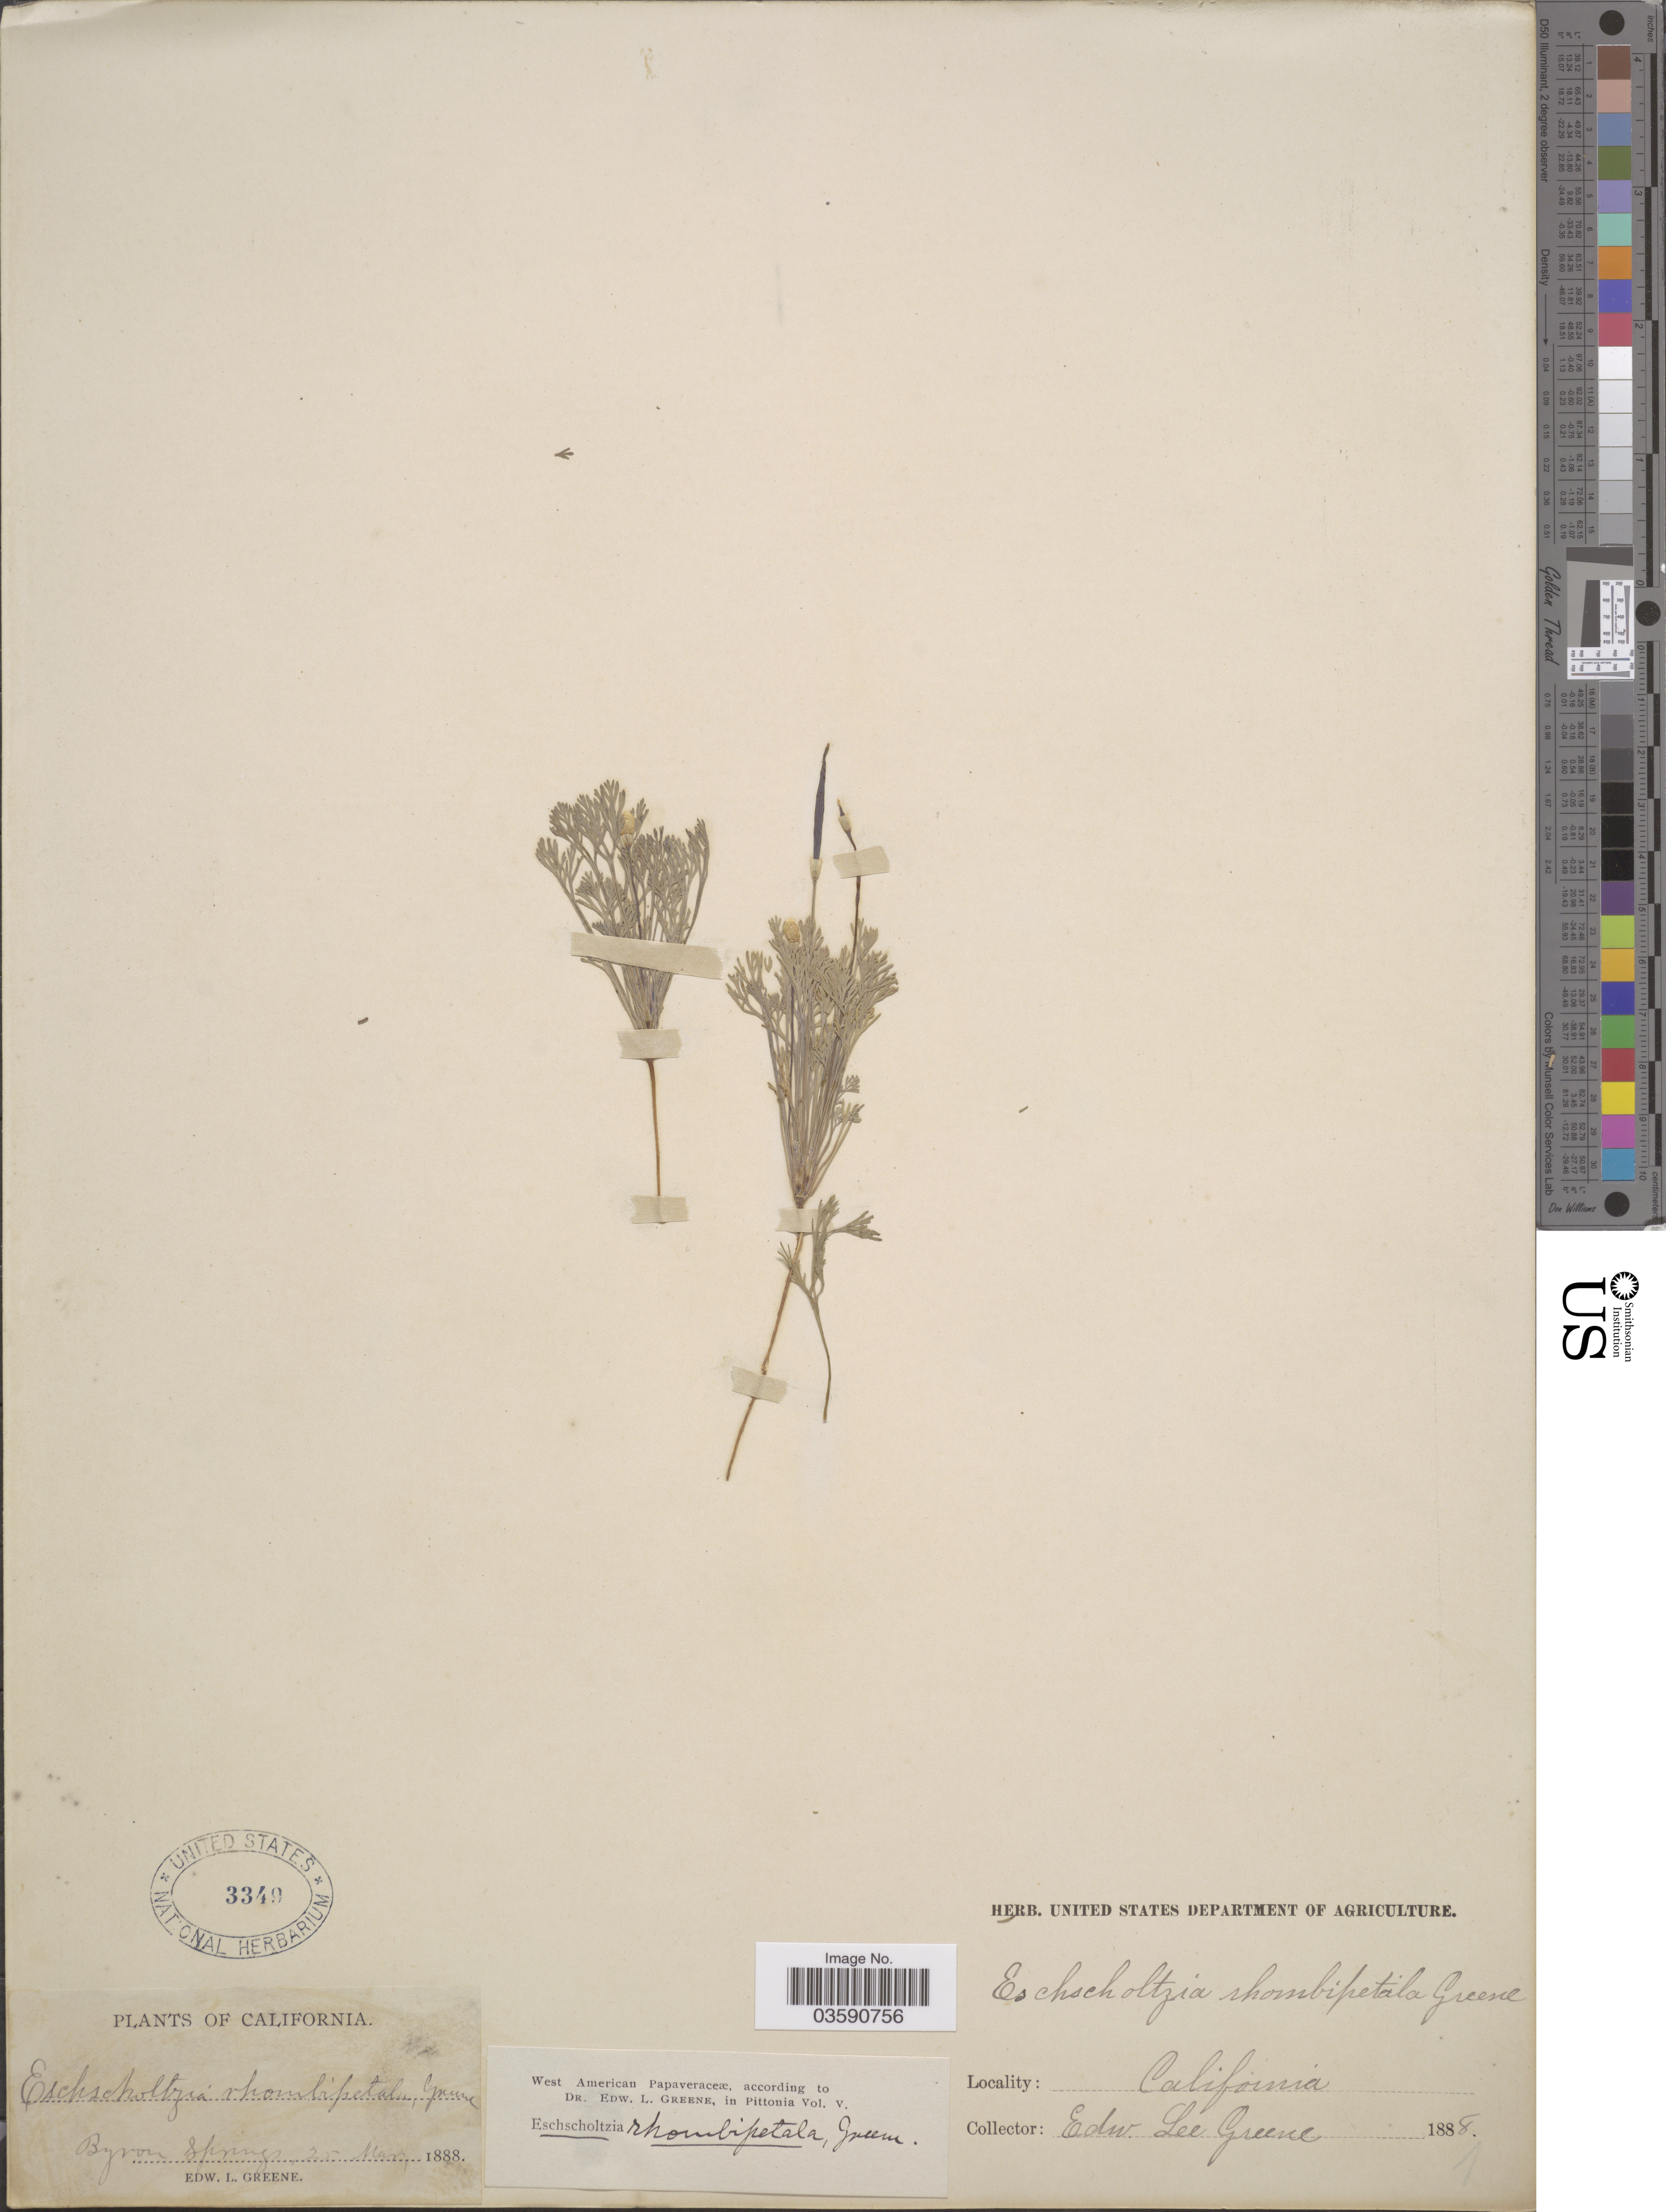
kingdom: Plantae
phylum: Tracheophyta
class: Magnoliopsida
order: Ranunculales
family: Papaveraceae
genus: Eschscholzia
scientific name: Eschscholzia rhombipetala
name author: Greene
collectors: E. L. Greene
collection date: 1888-03-25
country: United States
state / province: California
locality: Byron Springs.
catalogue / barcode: US 3349